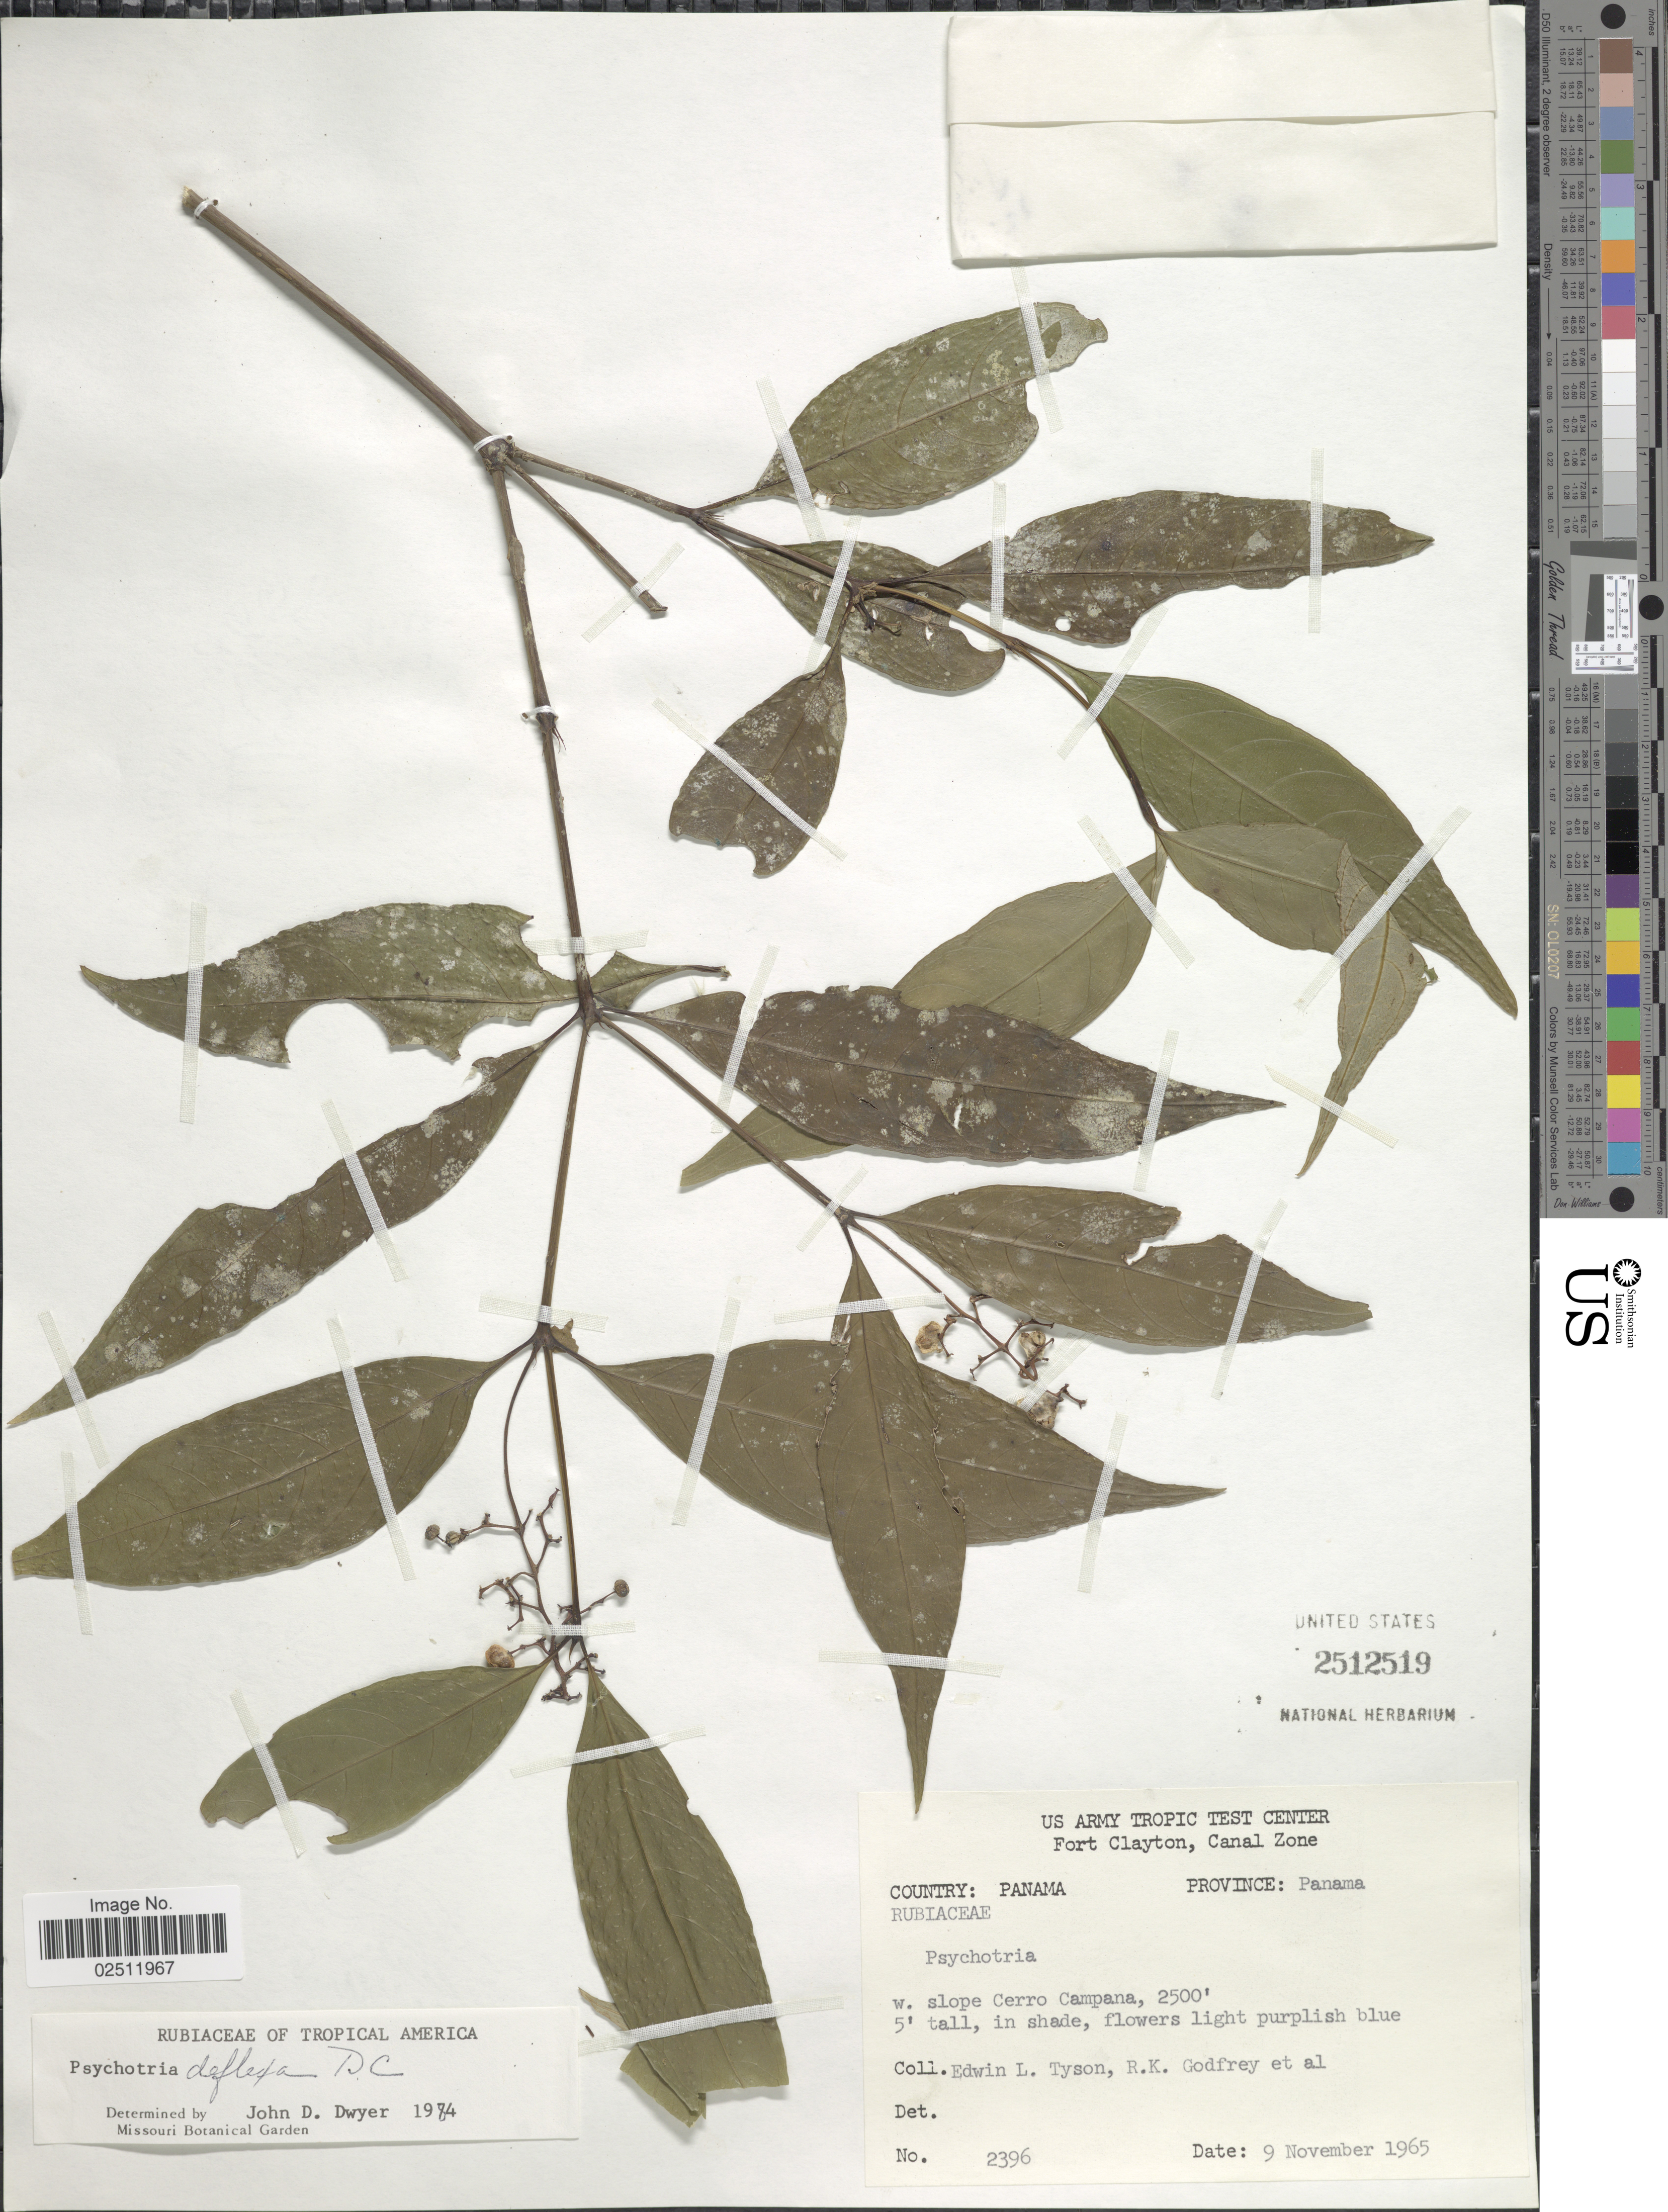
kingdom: Plantae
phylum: Tracheophyta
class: Magnoliopsida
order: Gentianales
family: Rubiaceae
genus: Psychotria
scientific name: Psychotria deflexa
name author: DC.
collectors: E. L. Tyson, R. K. Godfrey & et al.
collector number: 2396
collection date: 1965-11-09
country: Panama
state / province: Panamá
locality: US Army Tropic Test Center. Fort Clayton, Canal Zone. W. slope Cerro Campana.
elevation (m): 762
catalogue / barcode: US 2512519